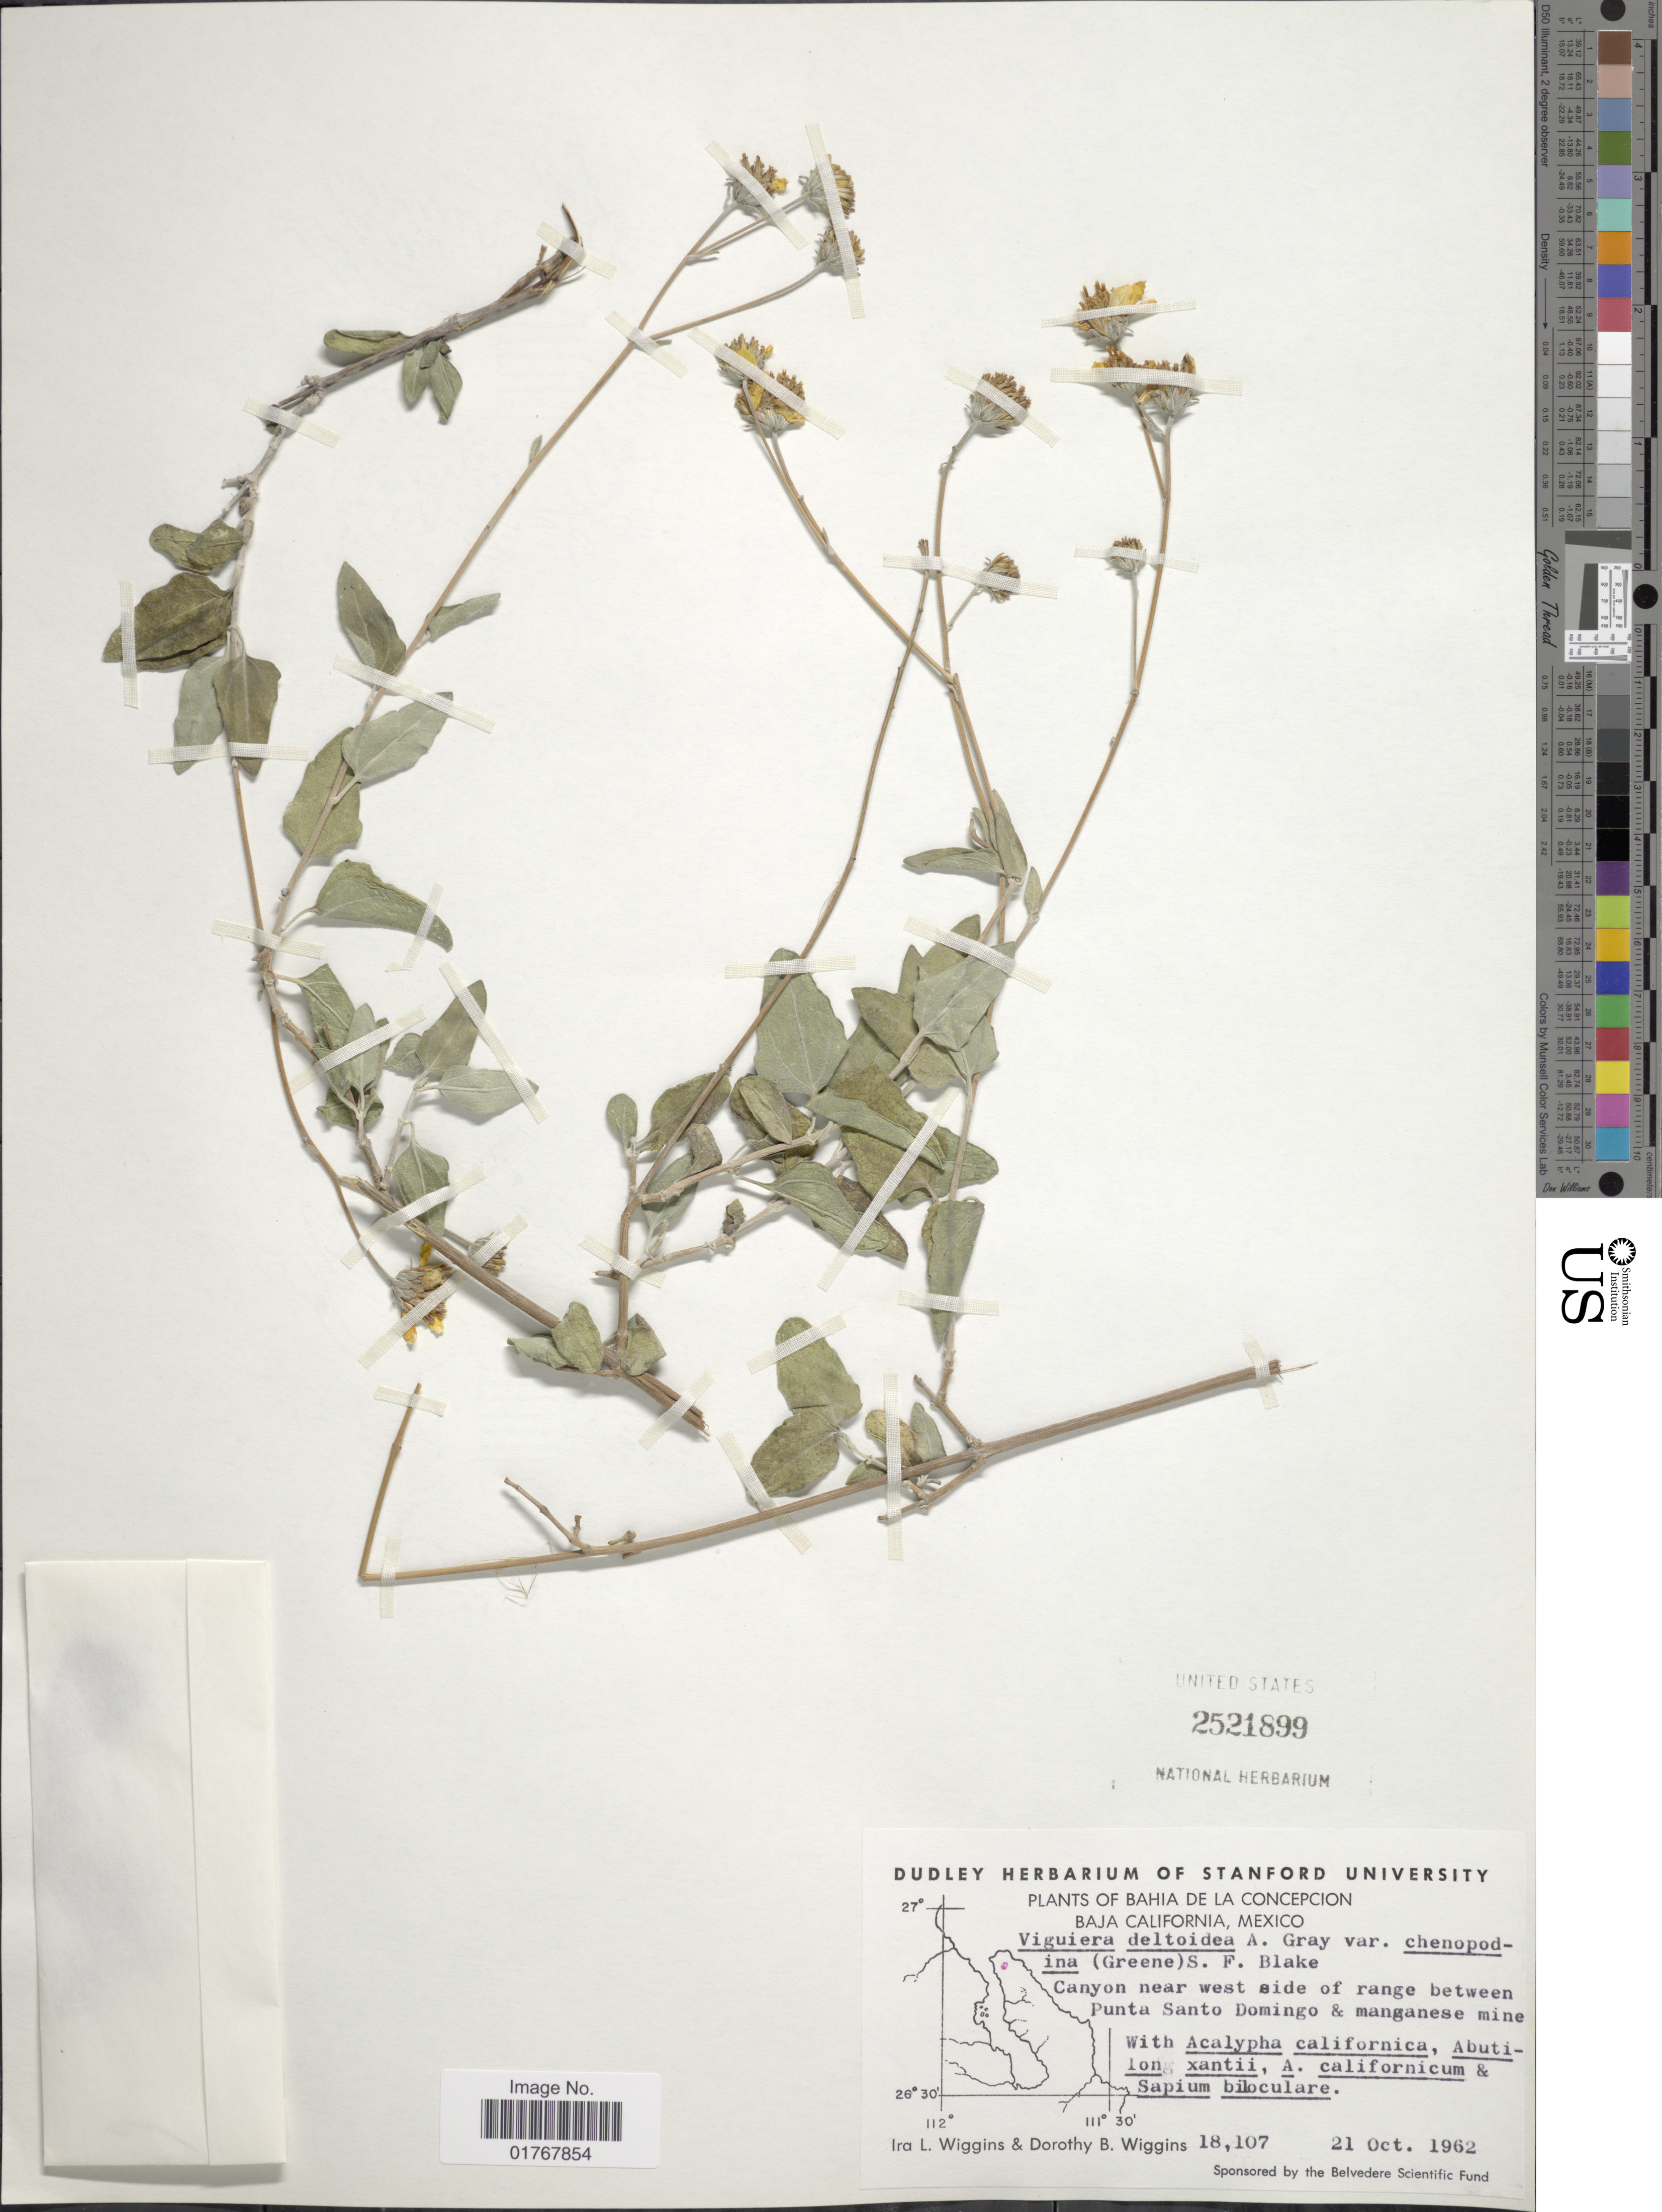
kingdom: Plantae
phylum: Tracheophyta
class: Magnoliopsida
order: Asterales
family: Asteraceae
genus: Viguiera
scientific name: Viguiera deltoidea var. chenopodina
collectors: I. L. Wiggins & D. B. Wiggins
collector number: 18107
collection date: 1962-10-21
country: Mexico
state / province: Baja California Sur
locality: Bahia de la Concepcion, Canyon near west side of range between Punta Santo Domingo & manganese mine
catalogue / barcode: US 2521899